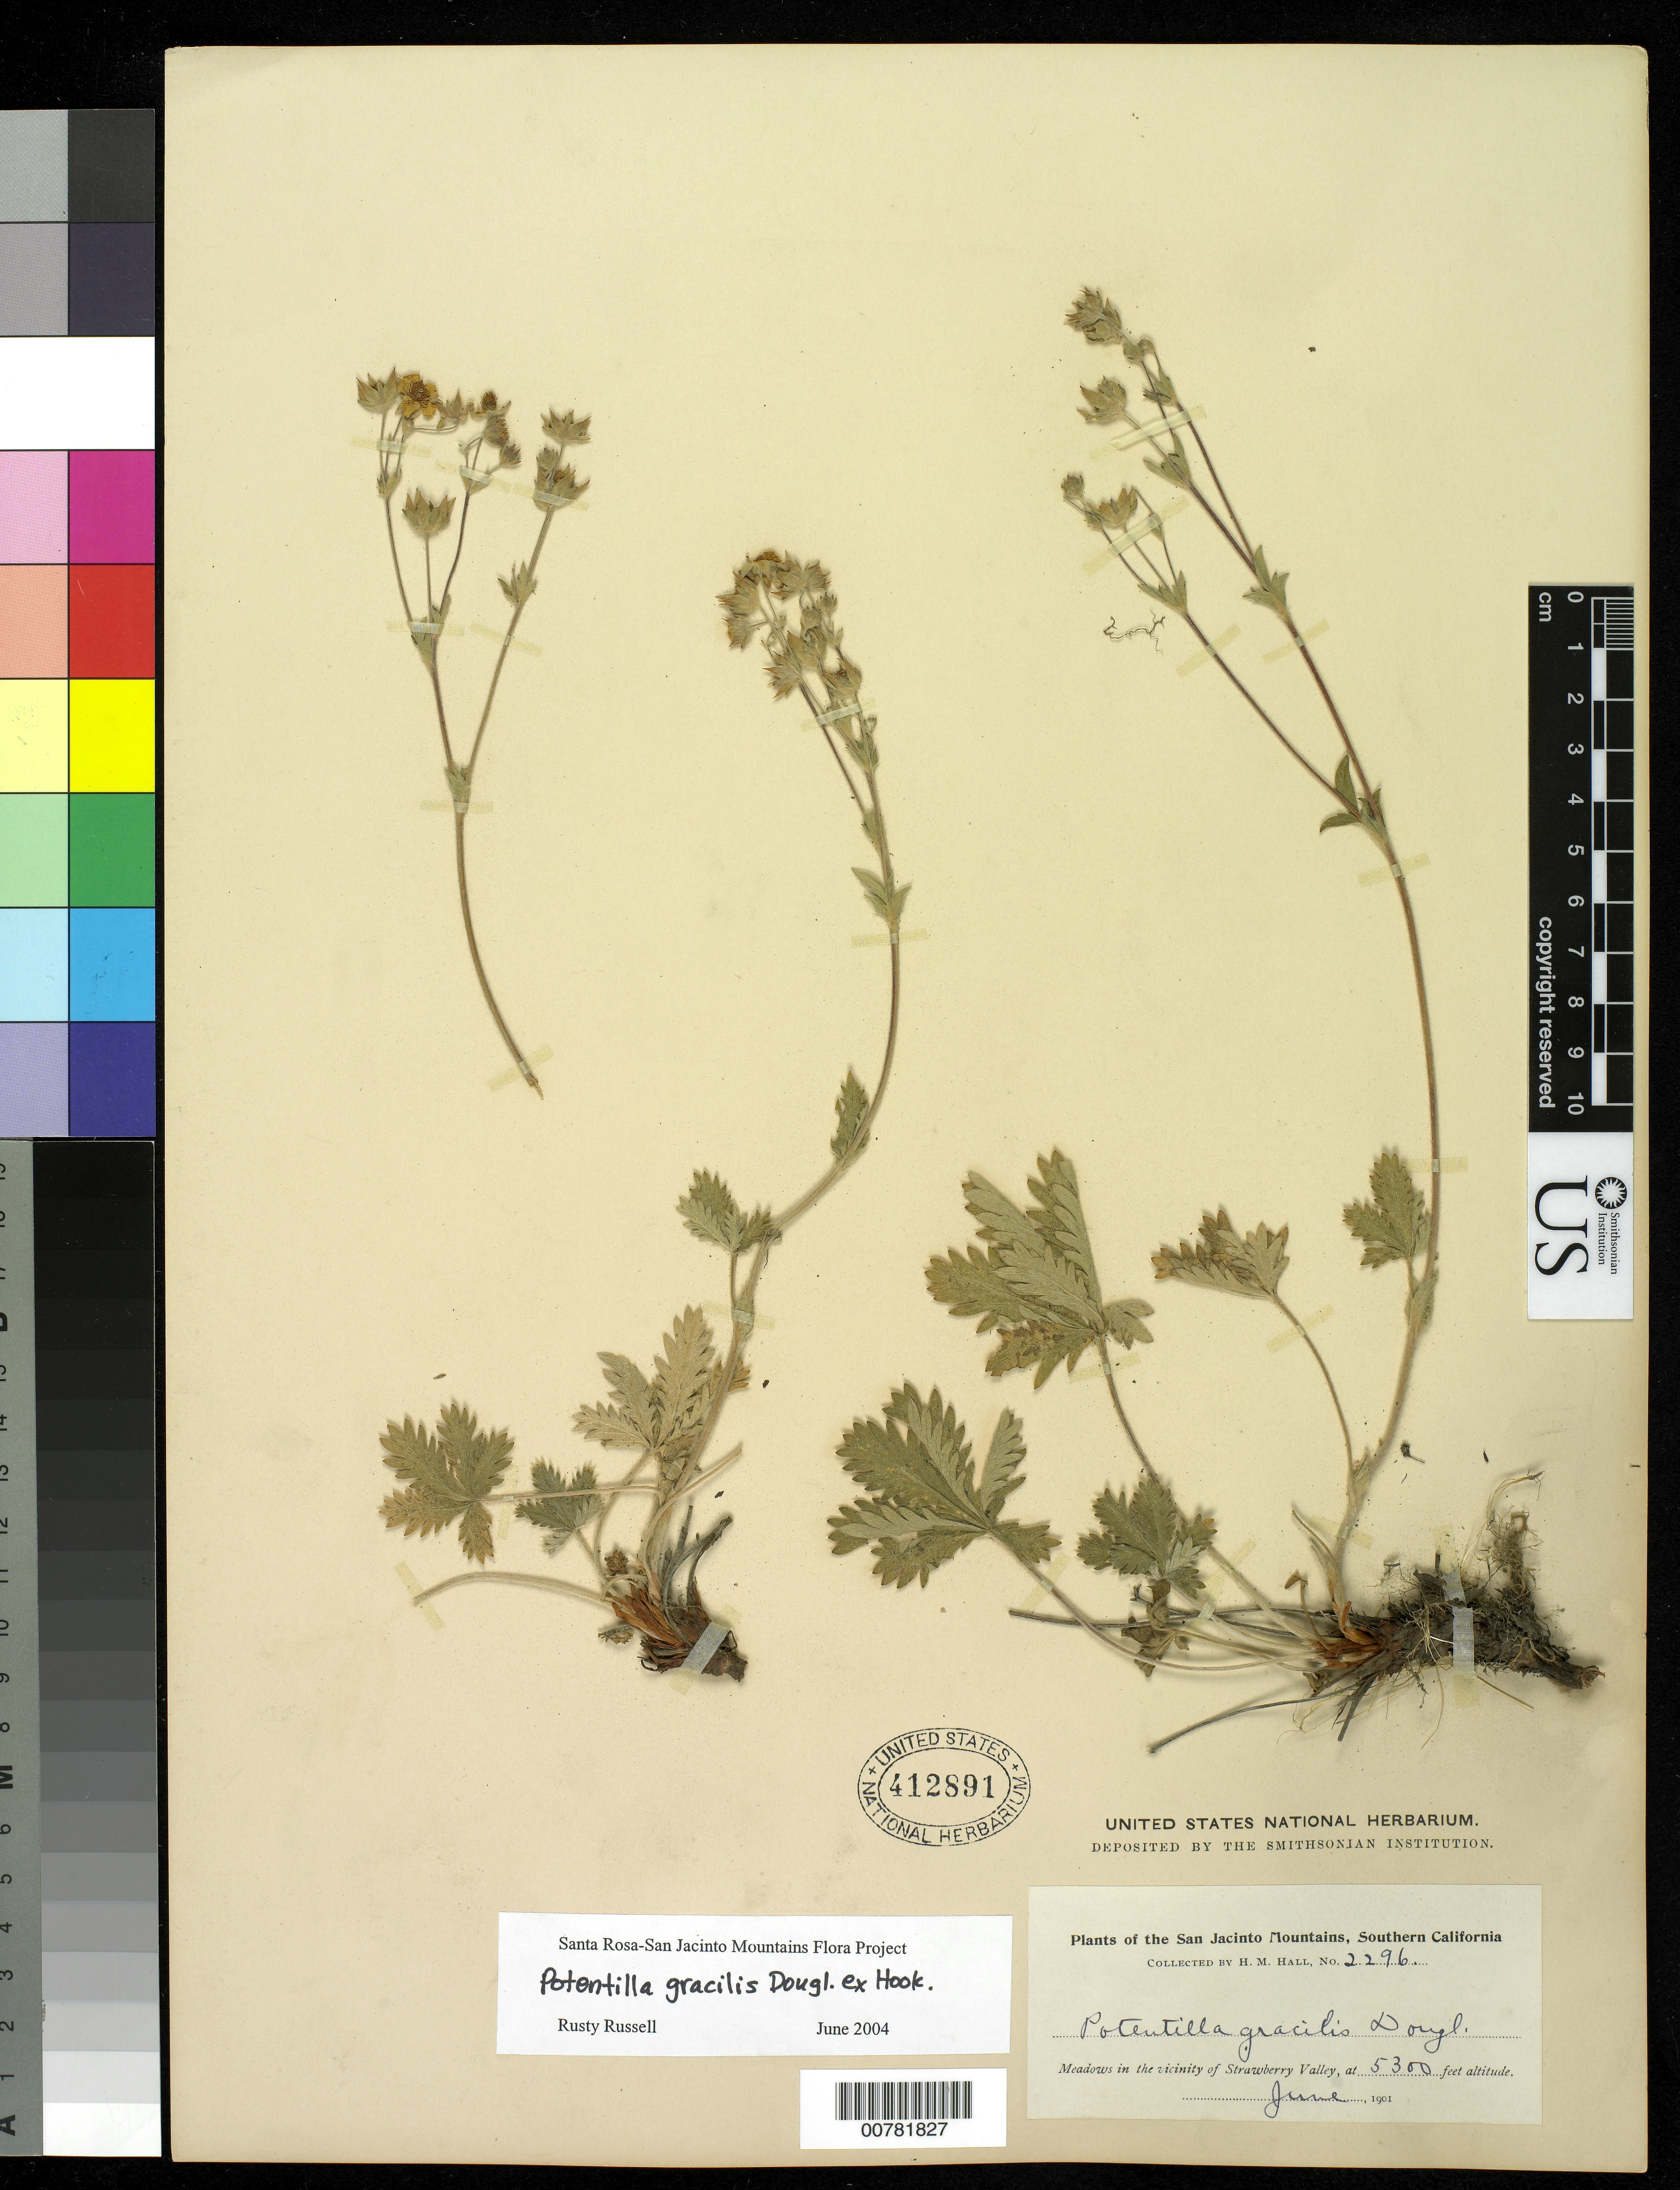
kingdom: Plantae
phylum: Tracheophyta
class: Magnoliopsida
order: Rosales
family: Rosaceae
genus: Potentilla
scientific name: Potentilla gracilis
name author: Douglas ex Hook.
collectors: H. M. Hall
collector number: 2296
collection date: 1901-06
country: United States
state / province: California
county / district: Riverside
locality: San Jacinto Mountains, Southern California. Meadows in the vicinity of Strawberry Valley.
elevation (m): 1615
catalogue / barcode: US 412891